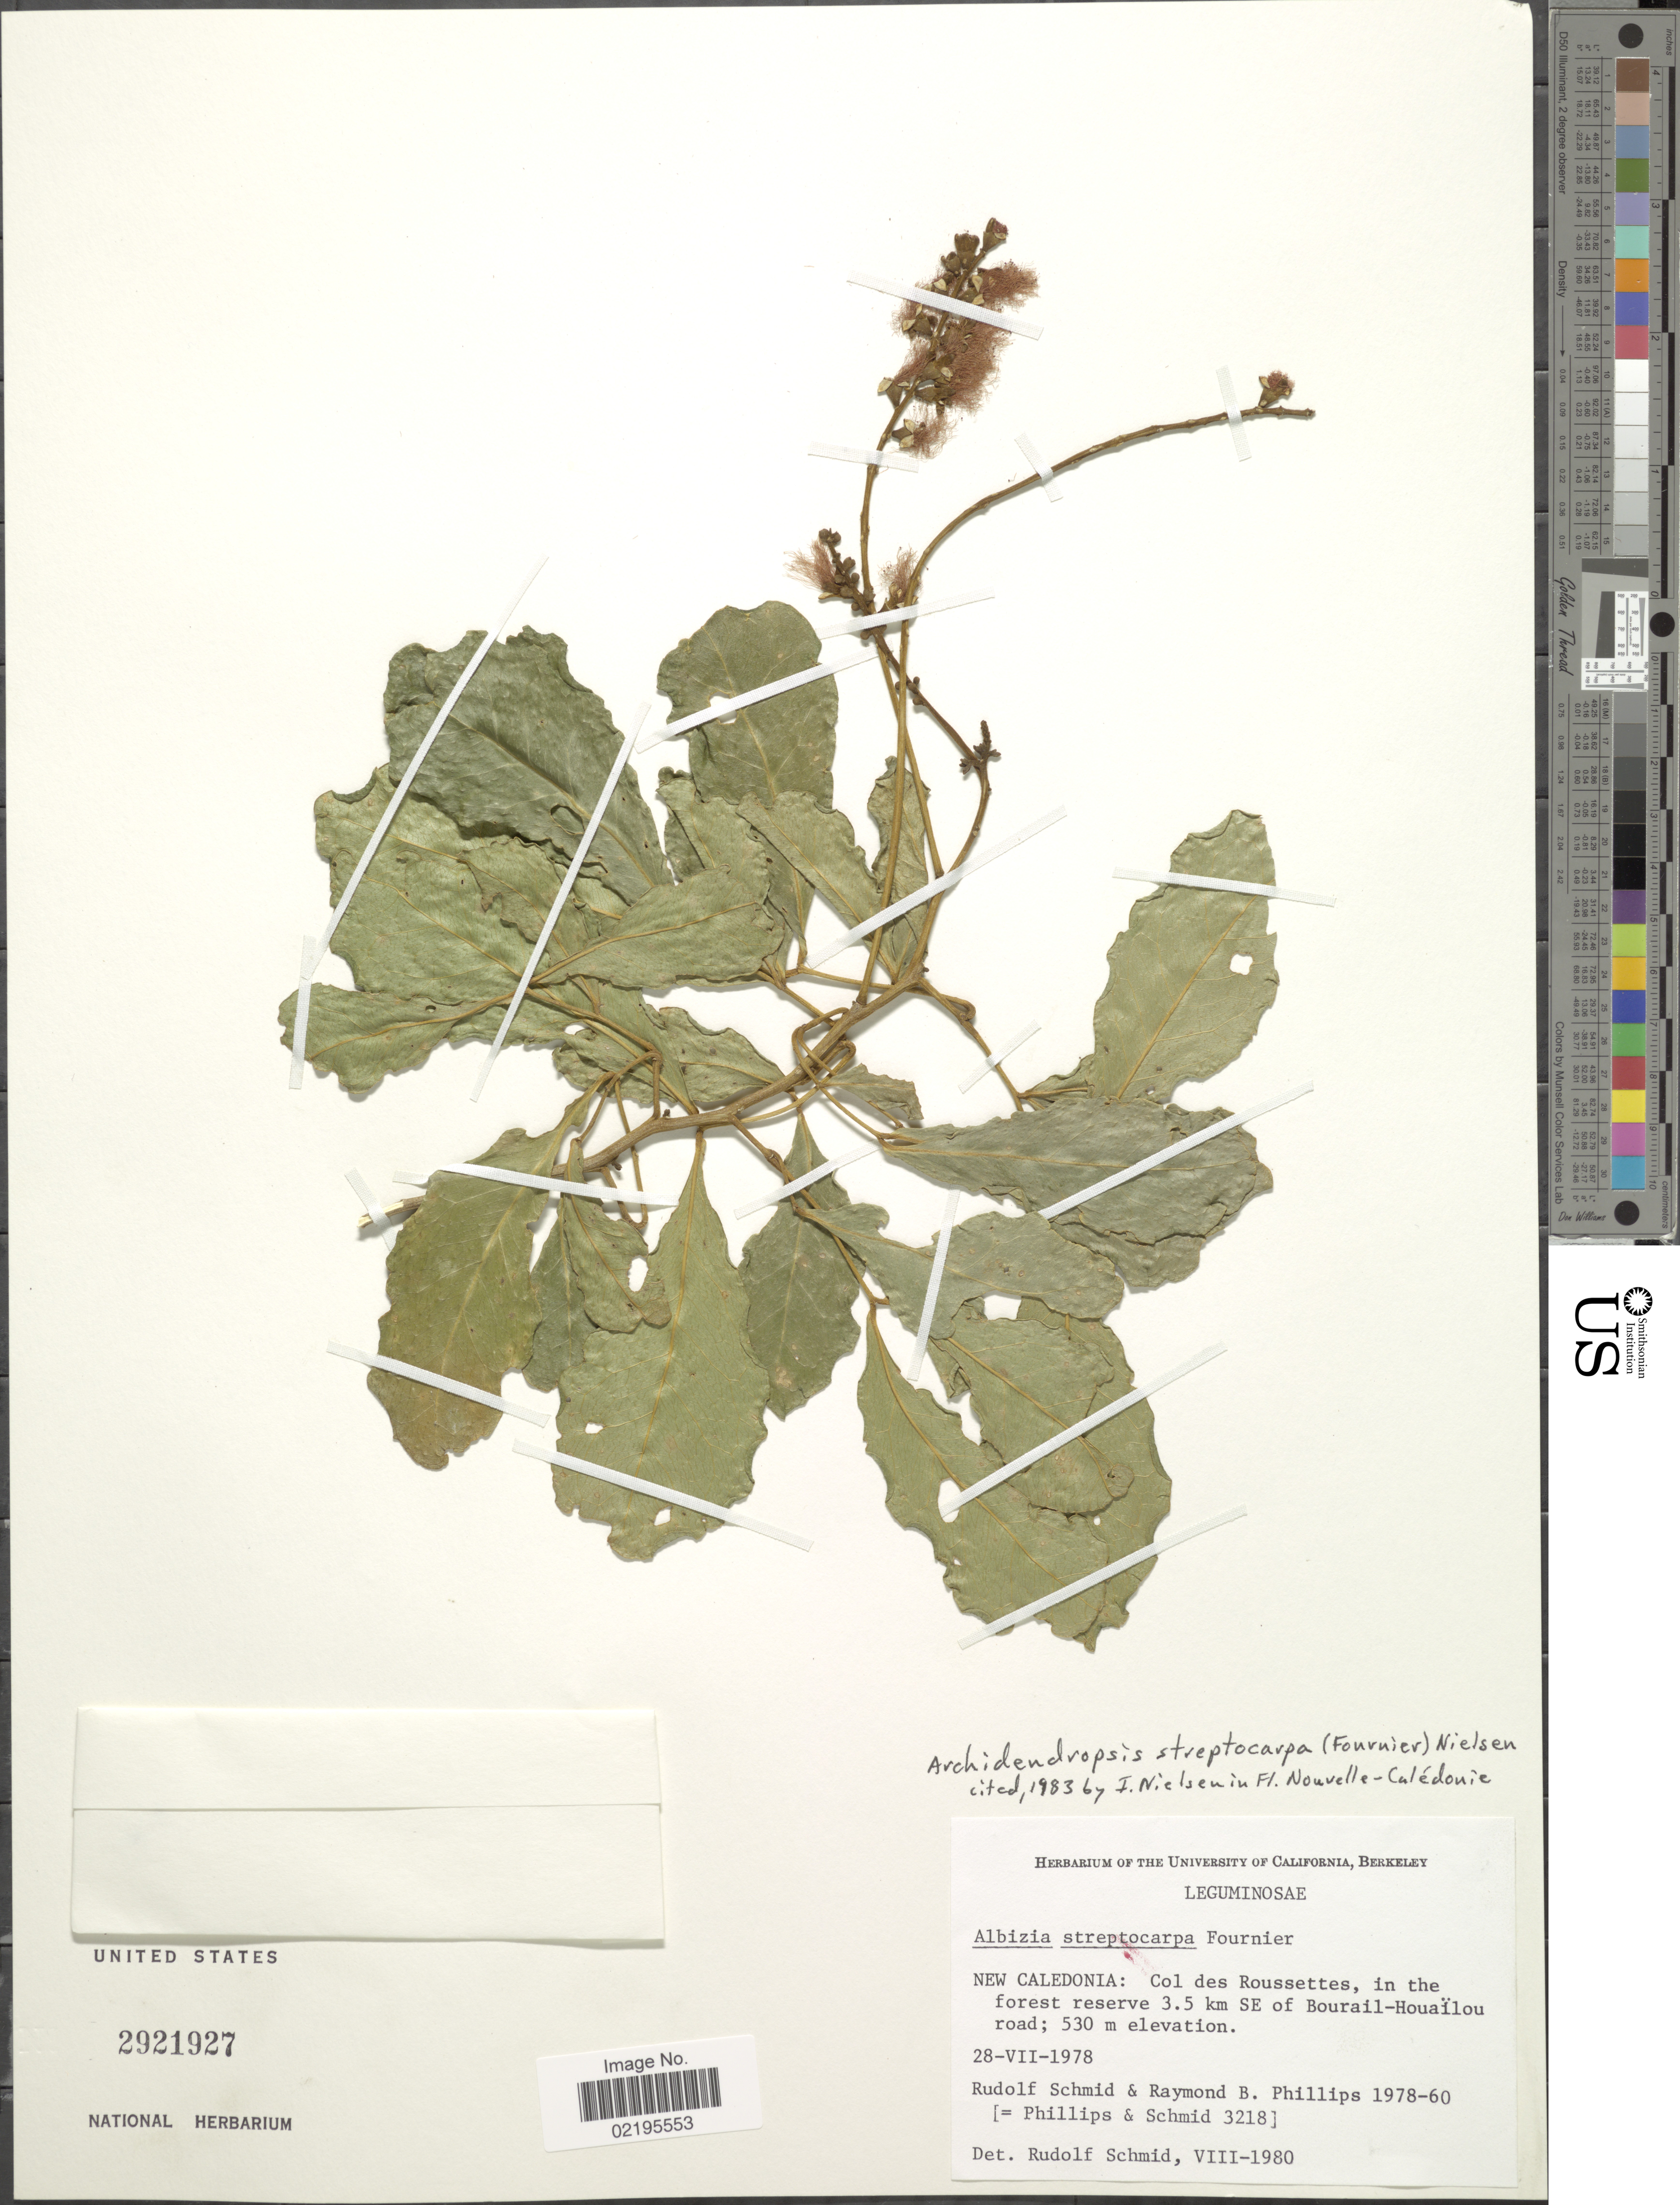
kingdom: Plantae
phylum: Tracheophyta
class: Magnoliopsida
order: Fabales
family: Fabaceae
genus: Archidendropsis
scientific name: Archidendropsis streptocarpa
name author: (E. Fourn.) I.C. Nielsen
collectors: R. Schmid & R. Phillips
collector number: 1978-60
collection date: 1978-07-28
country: New Caledonia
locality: New Caledonia: Col des Roussettes, in the forest reserve 3.5 km SE of Bourial-Houailou road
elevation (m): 530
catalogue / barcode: US 2921927